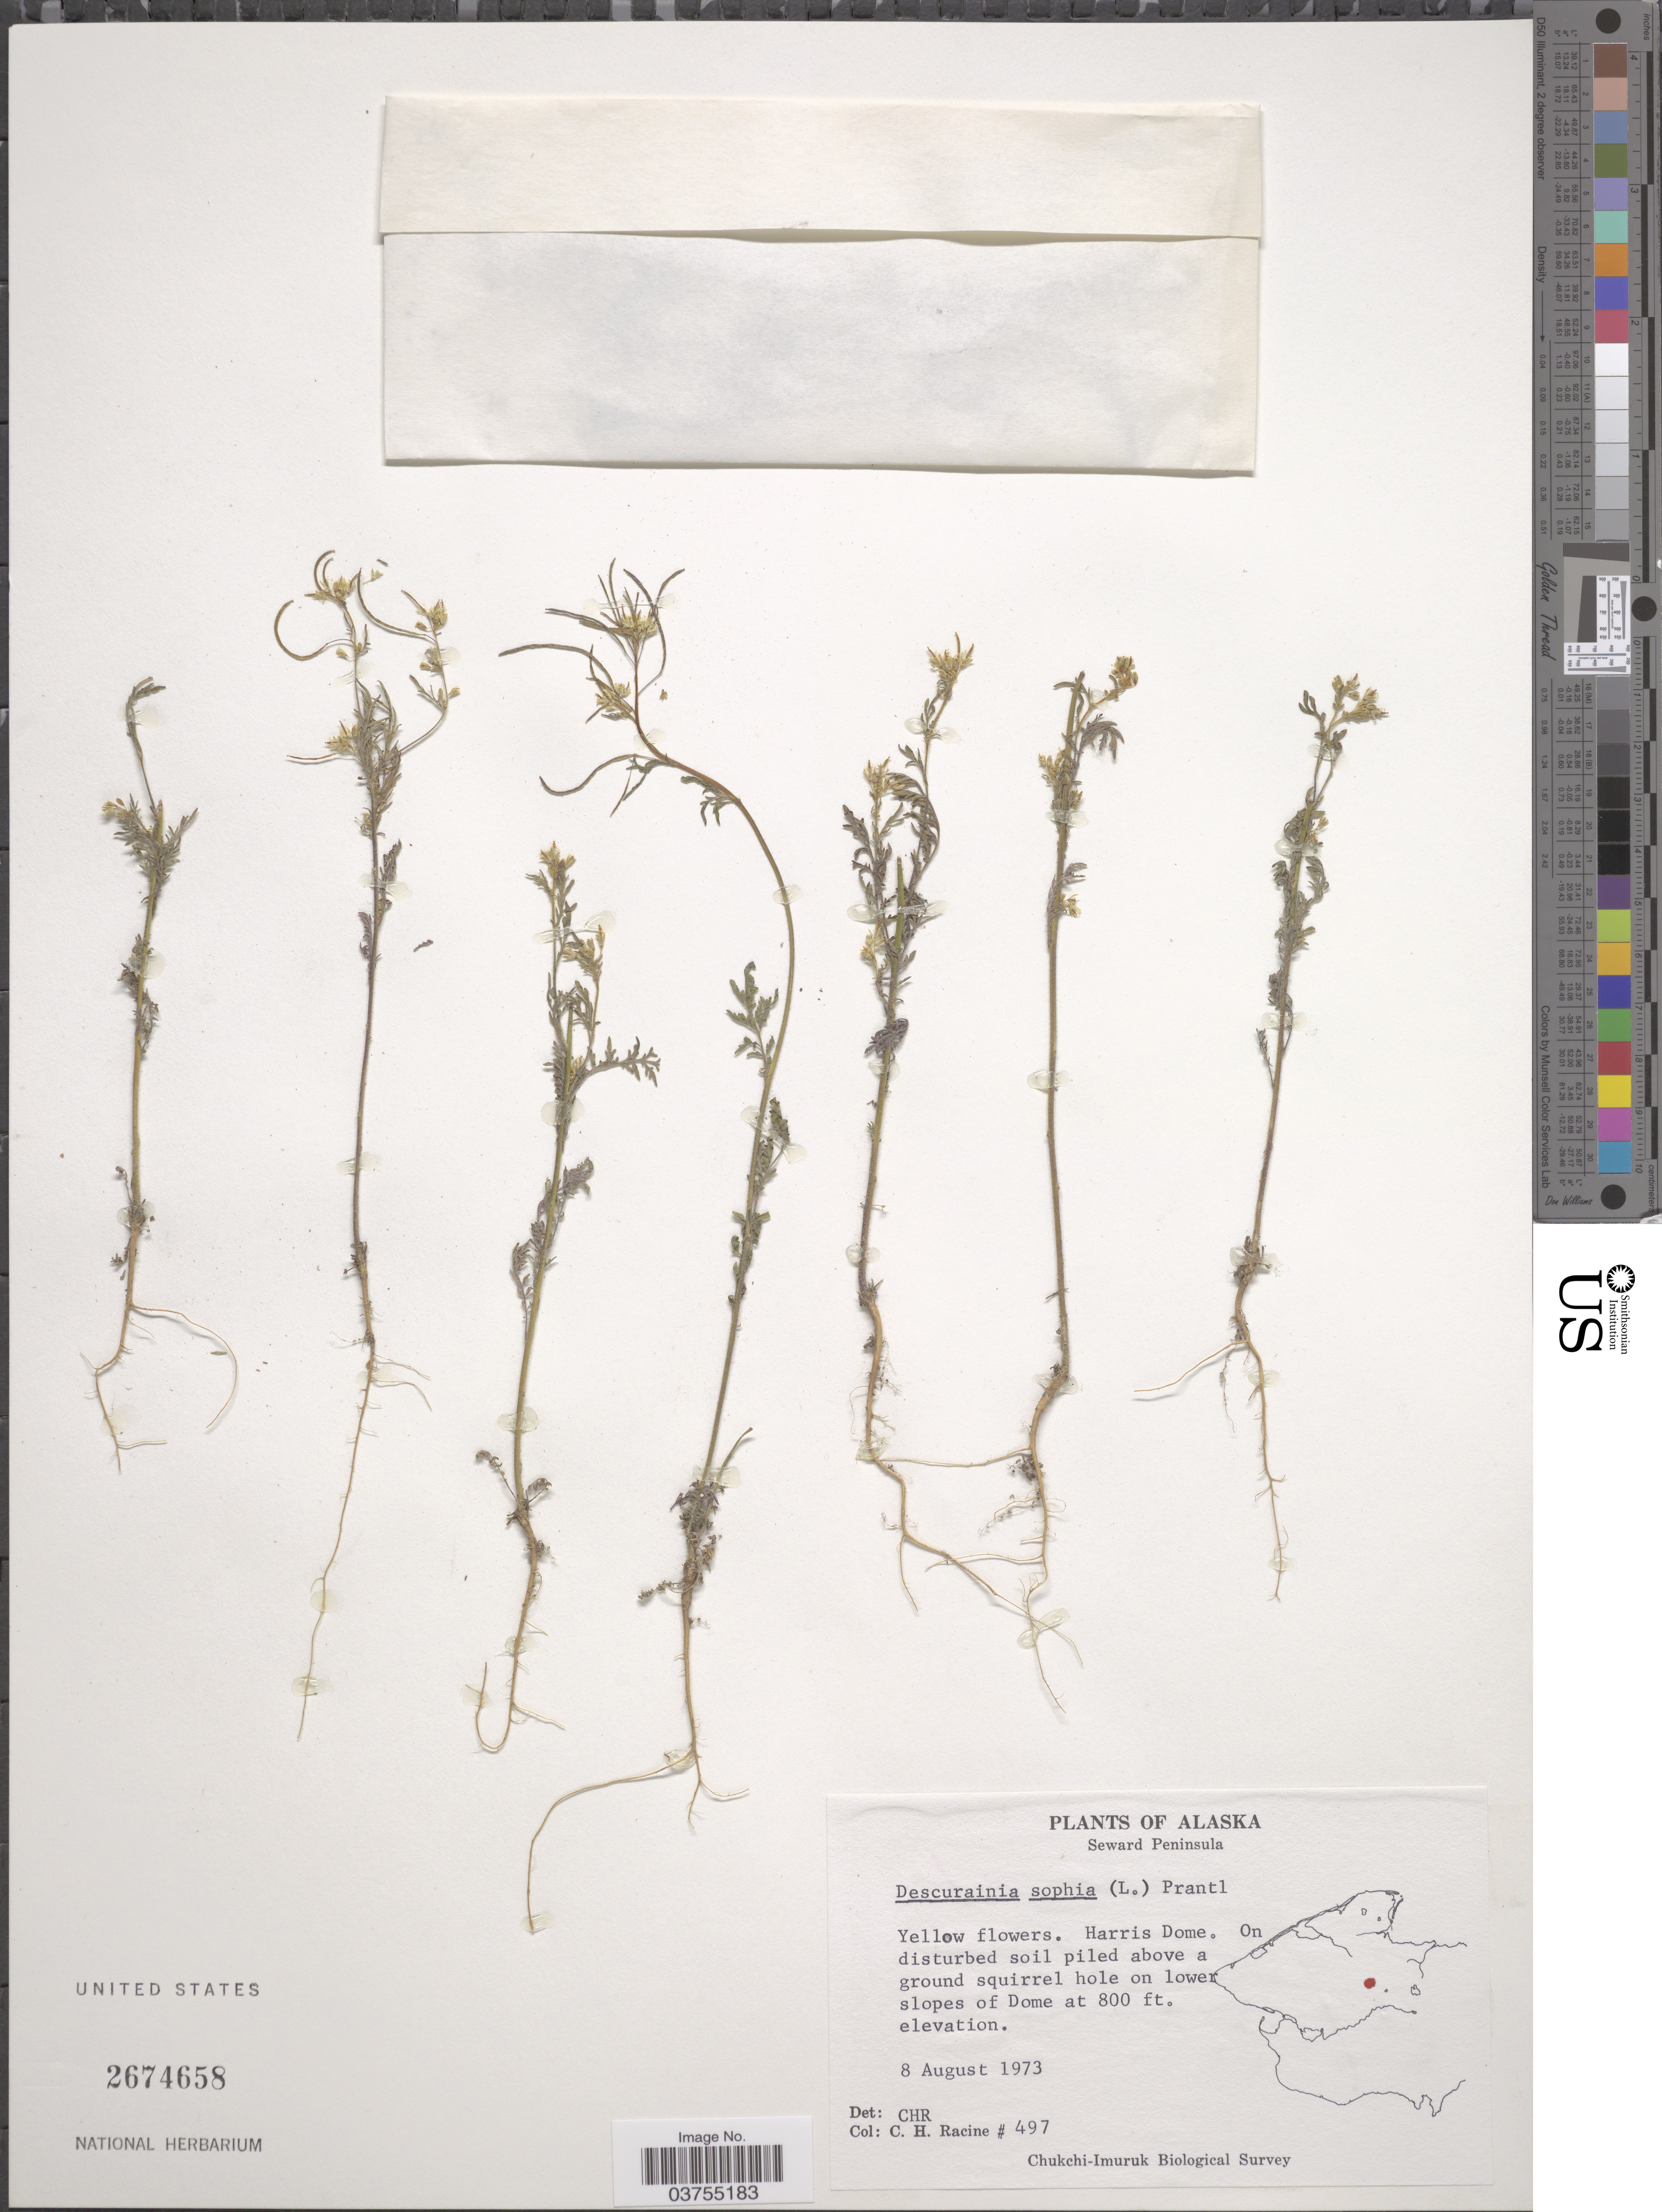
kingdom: Plantae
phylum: Tracheophyta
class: Magnoliopsida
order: Brassicales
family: Brassicaceae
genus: Descurainia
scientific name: Descurainia sophia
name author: (L.) Webb ex Prantl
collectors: C. Racine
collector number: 497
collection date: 1973-08-08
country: United States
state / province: Alaska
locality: Seward Peninsula. Harris Dome. On disturbed soil piled above a ground squirrel hole on lower slopes of Dome.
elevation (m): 244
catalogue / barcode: US 2674658